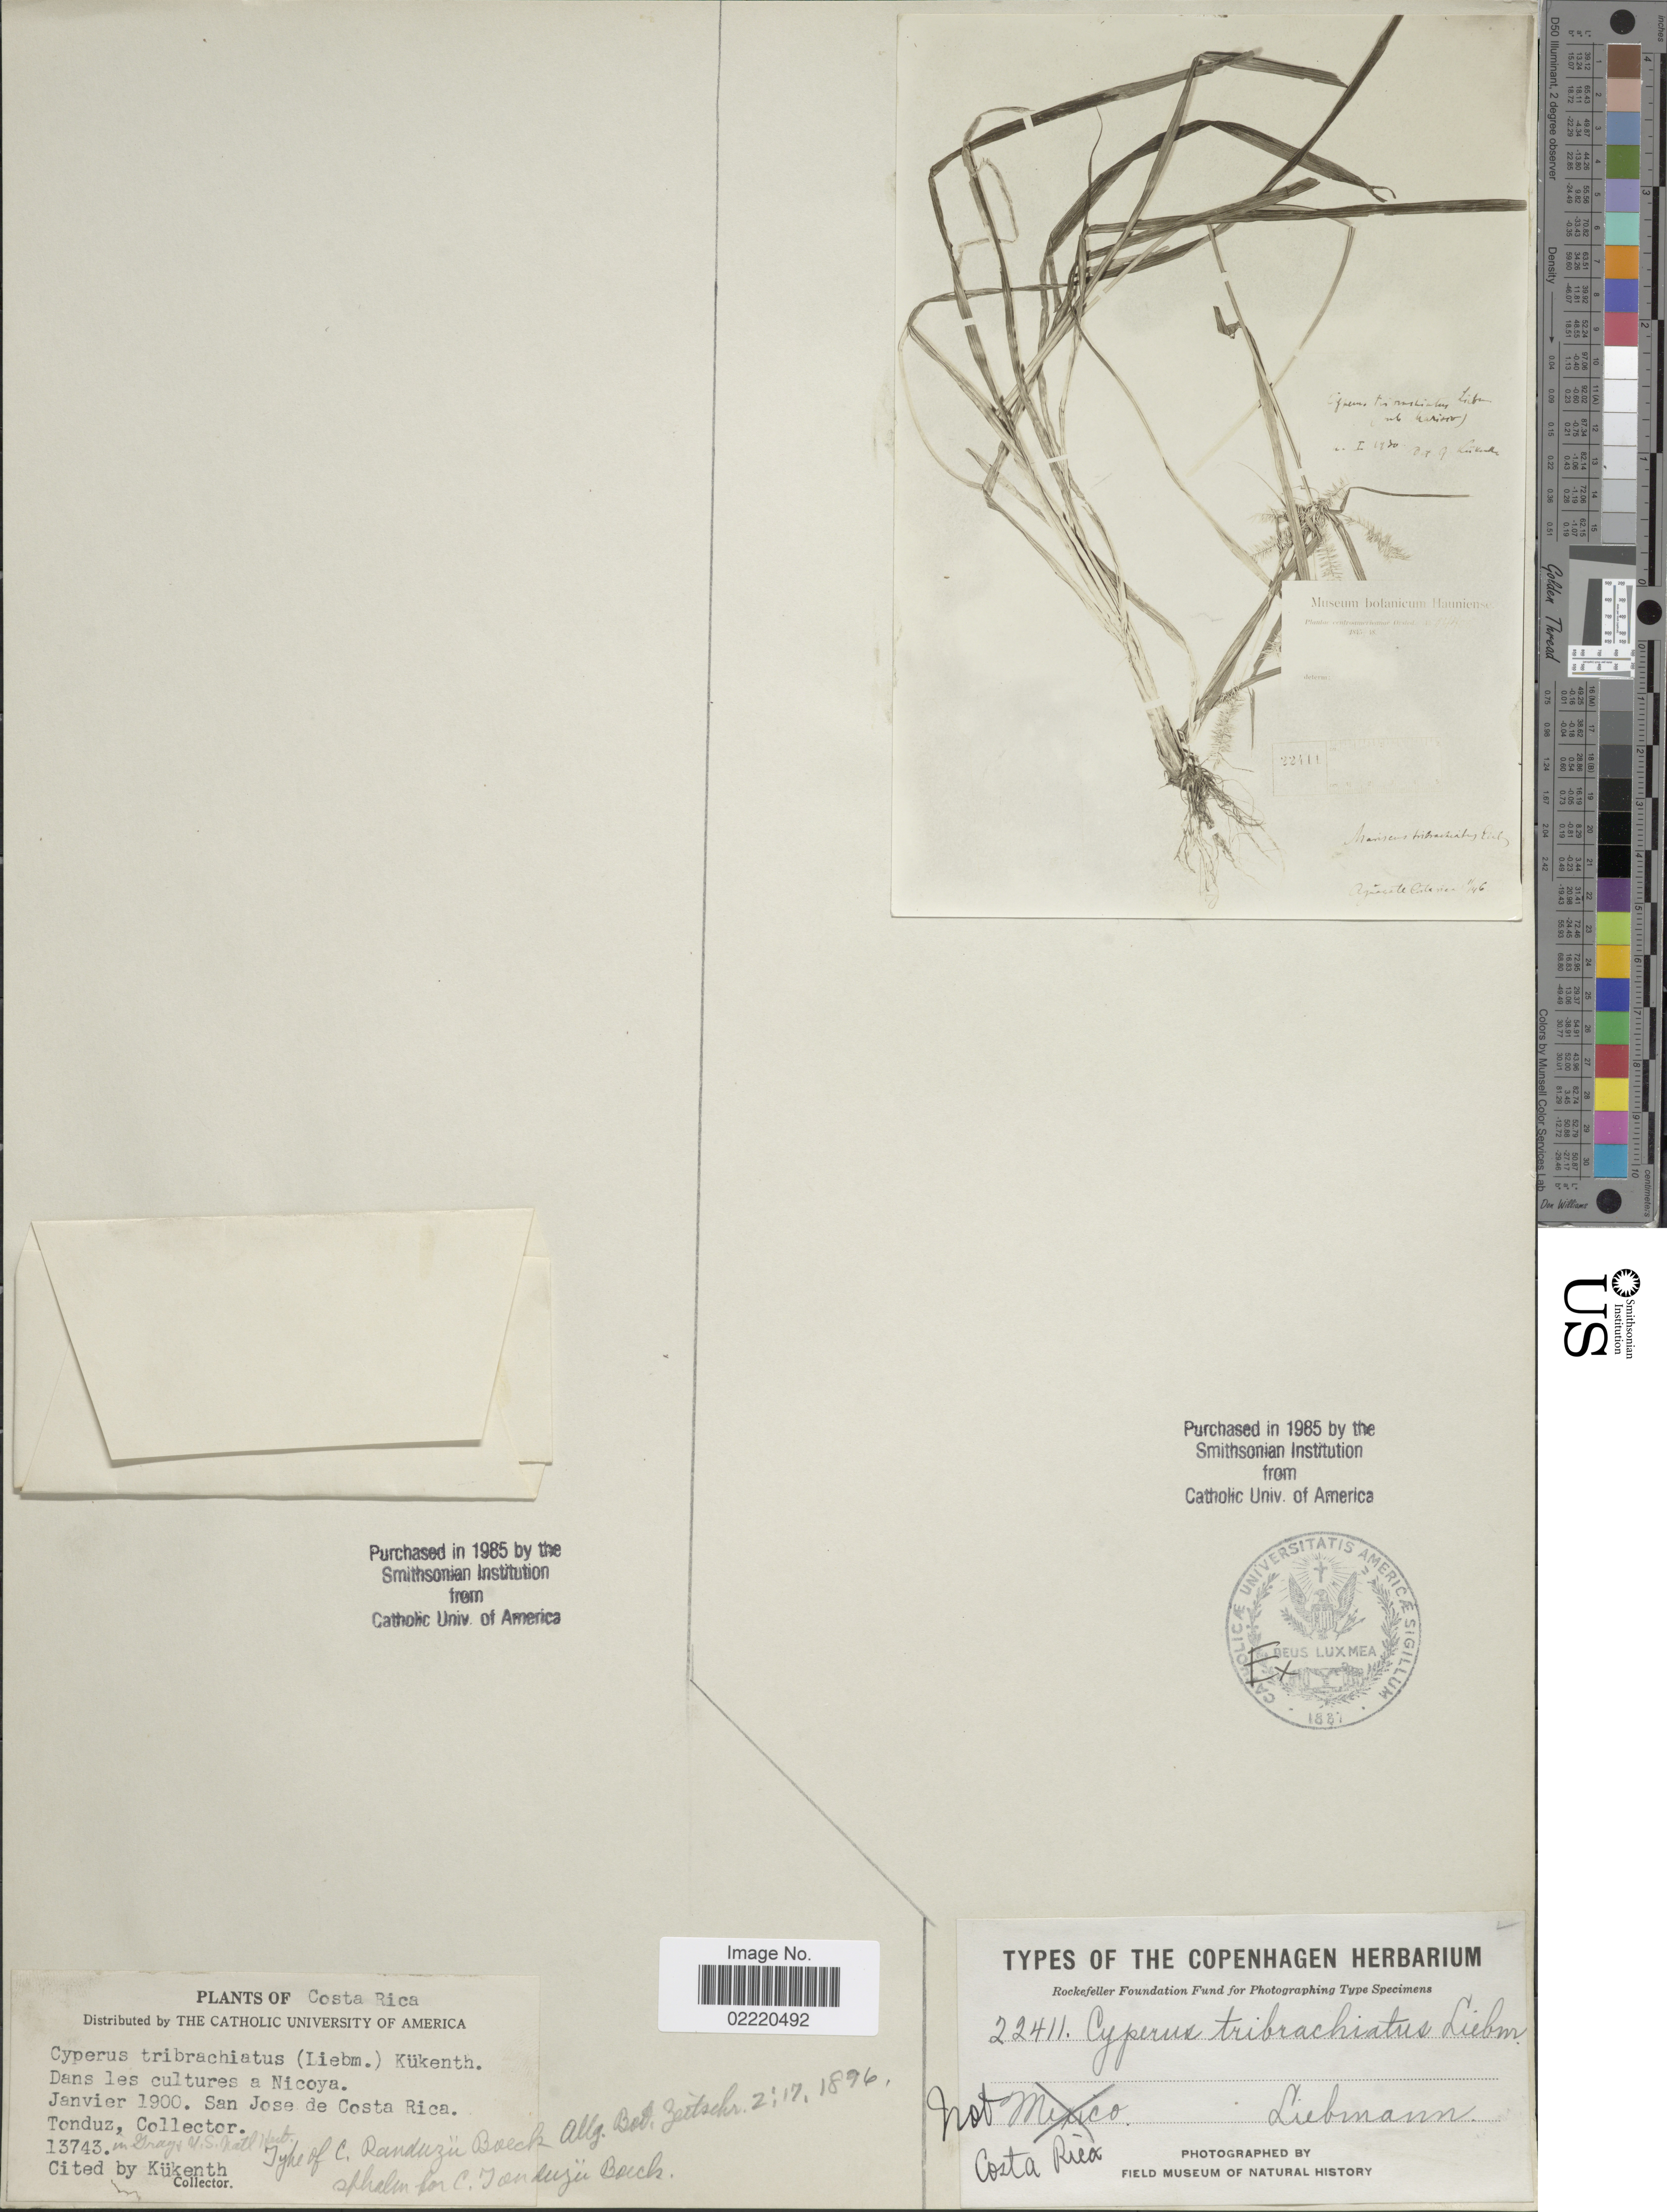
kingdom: Plantae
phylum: Tracheophyta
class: Liliopsida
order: Poales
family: Cyperaceae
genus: Cyperus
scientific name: Cyperus thyrsiflorus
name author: Jungh.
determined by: Strong, Mark T., (BOT), Smithsonian Institution - National Museum of Natural History (UNITED STATES)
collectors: Liebmann, --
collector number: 22411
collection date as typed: Transcribed d/m/y: /1/46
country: Costa Rica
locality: Aguacate, Costa Rica